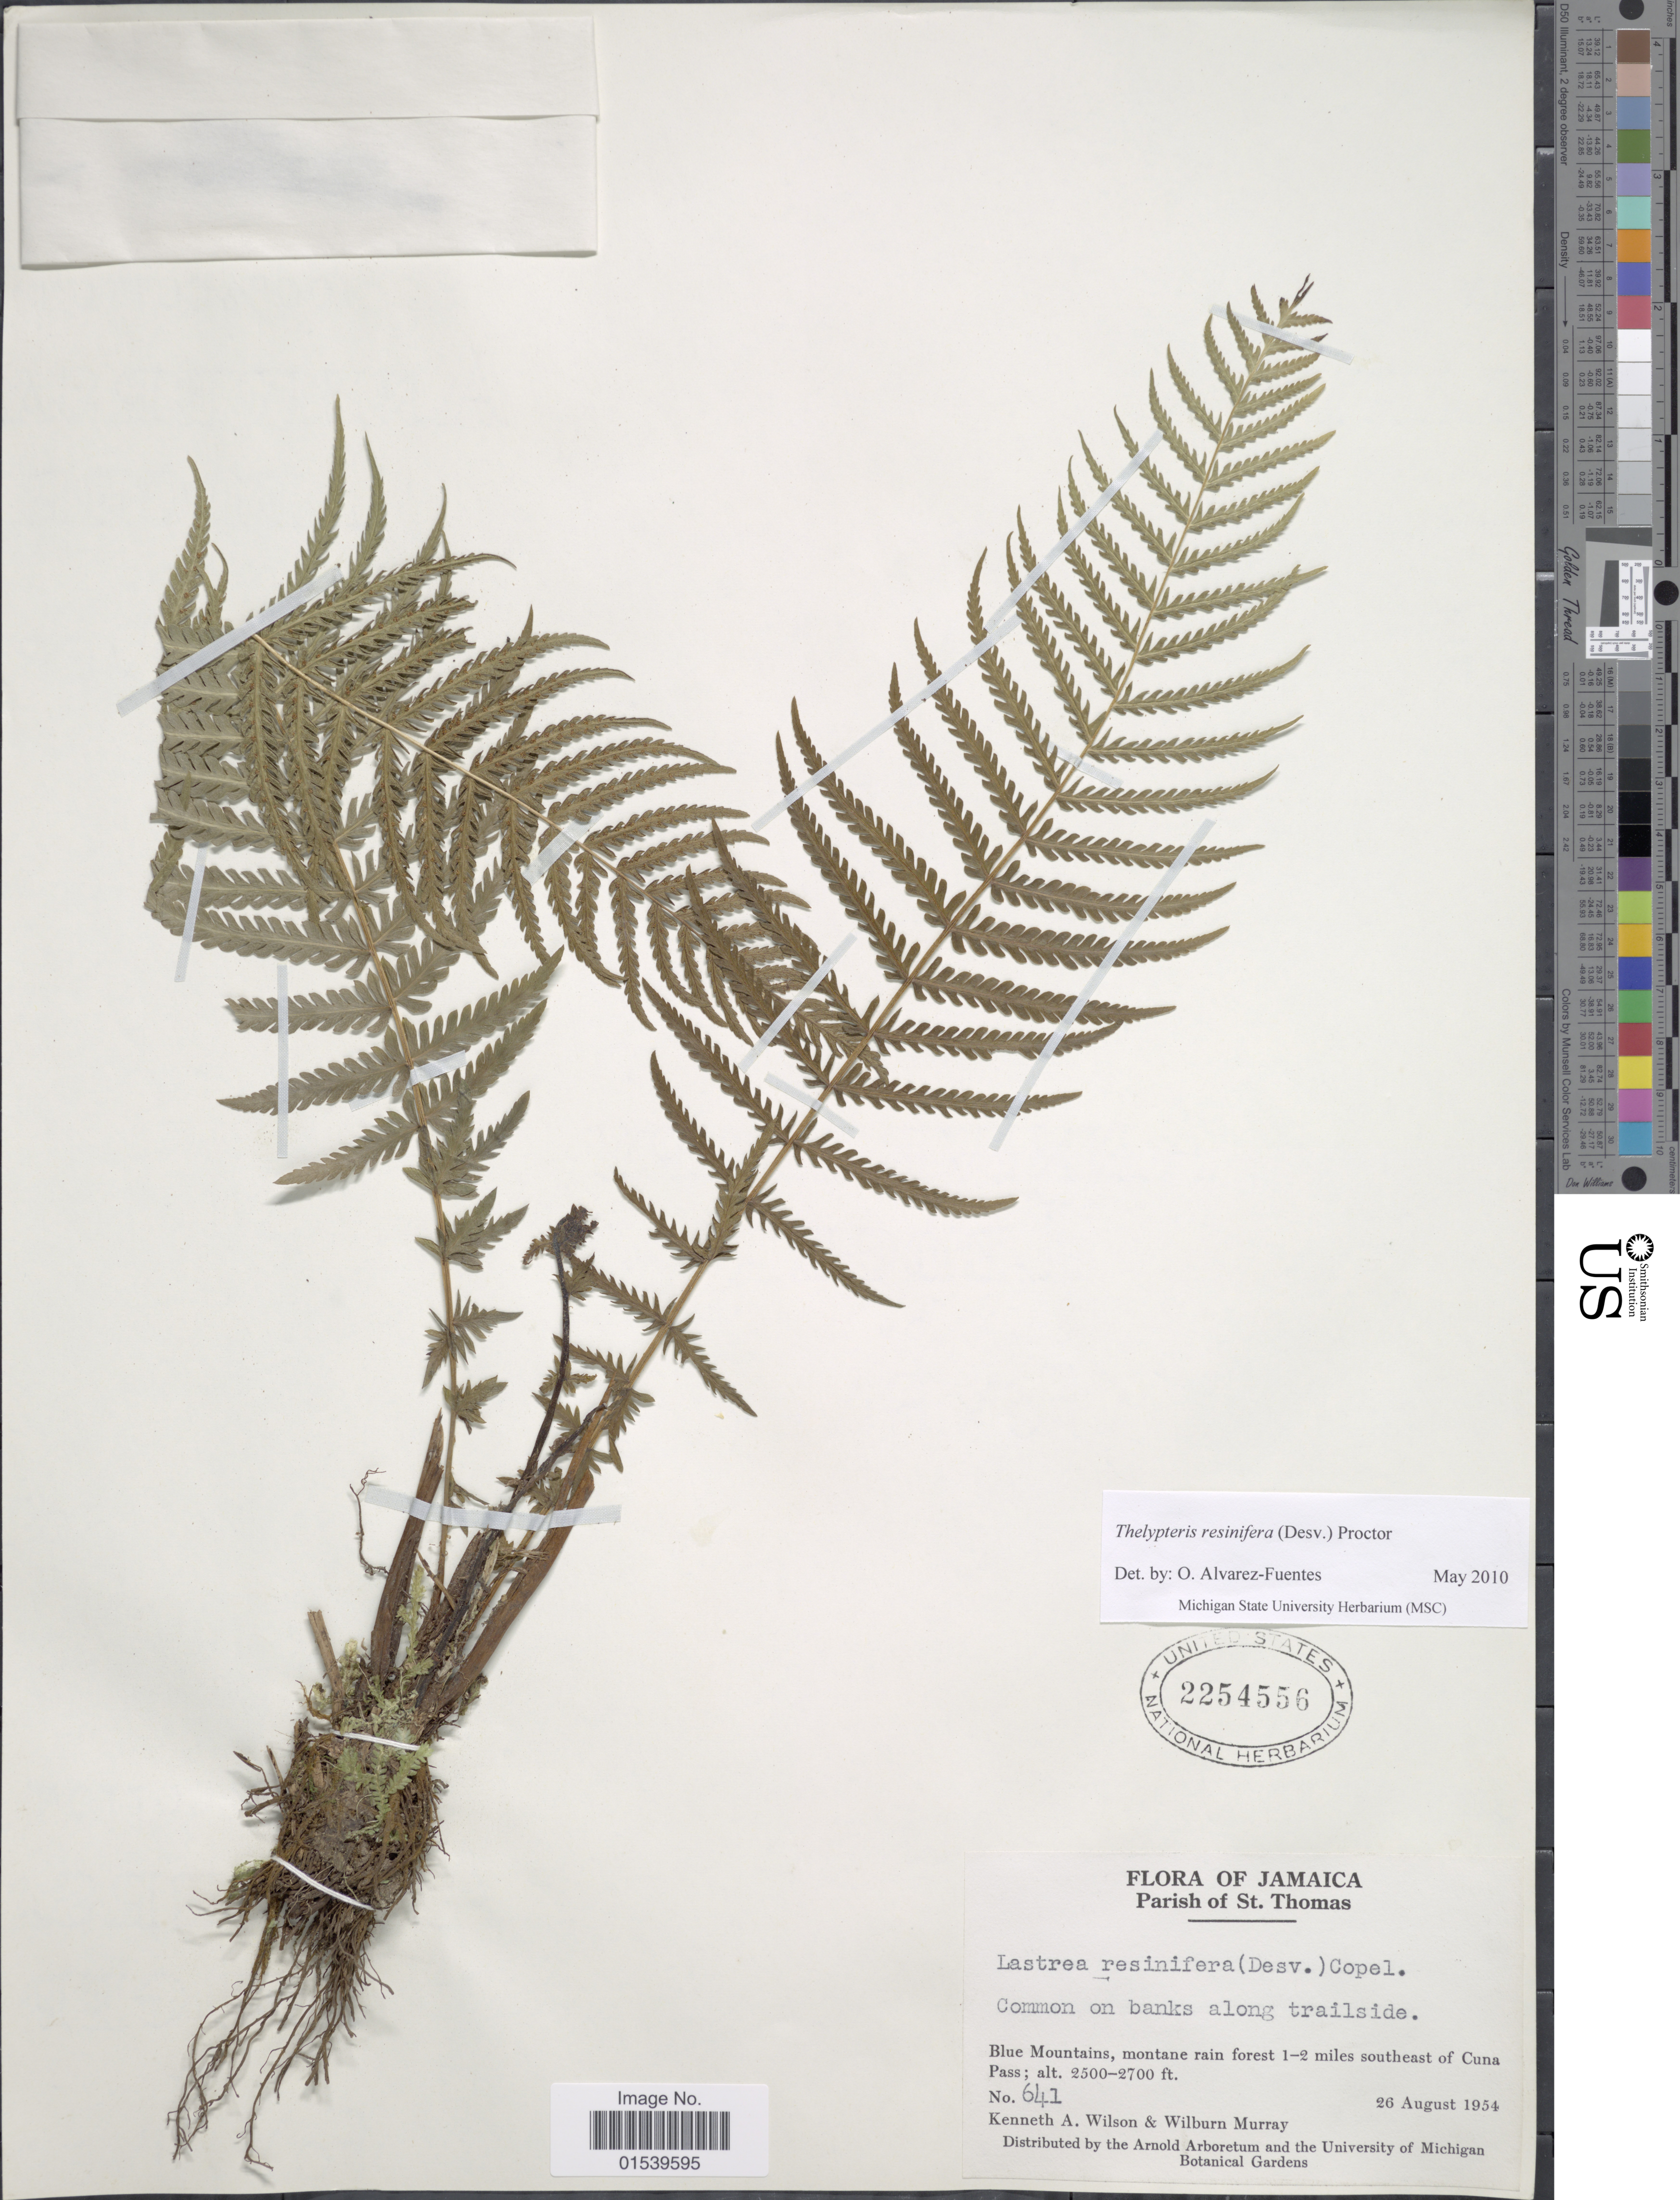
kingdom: Plantae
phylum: Tracheophyta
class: Polypodiopsida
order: Polypodiales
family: Thelypteridaceae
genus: Amauropelta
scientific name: Amauropelta resinifera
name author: (Desv.) Pic. Serm.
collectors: K. A. Wilson & W. Murray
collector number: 641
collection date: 1954-08-26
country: Jamaica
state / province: Saint Thomas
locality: Parish of St. Thomas, Blue Mountains, montane rain forest 1-2 miles southeast of Cuna Pass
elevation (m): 762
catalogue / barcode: US 2254556